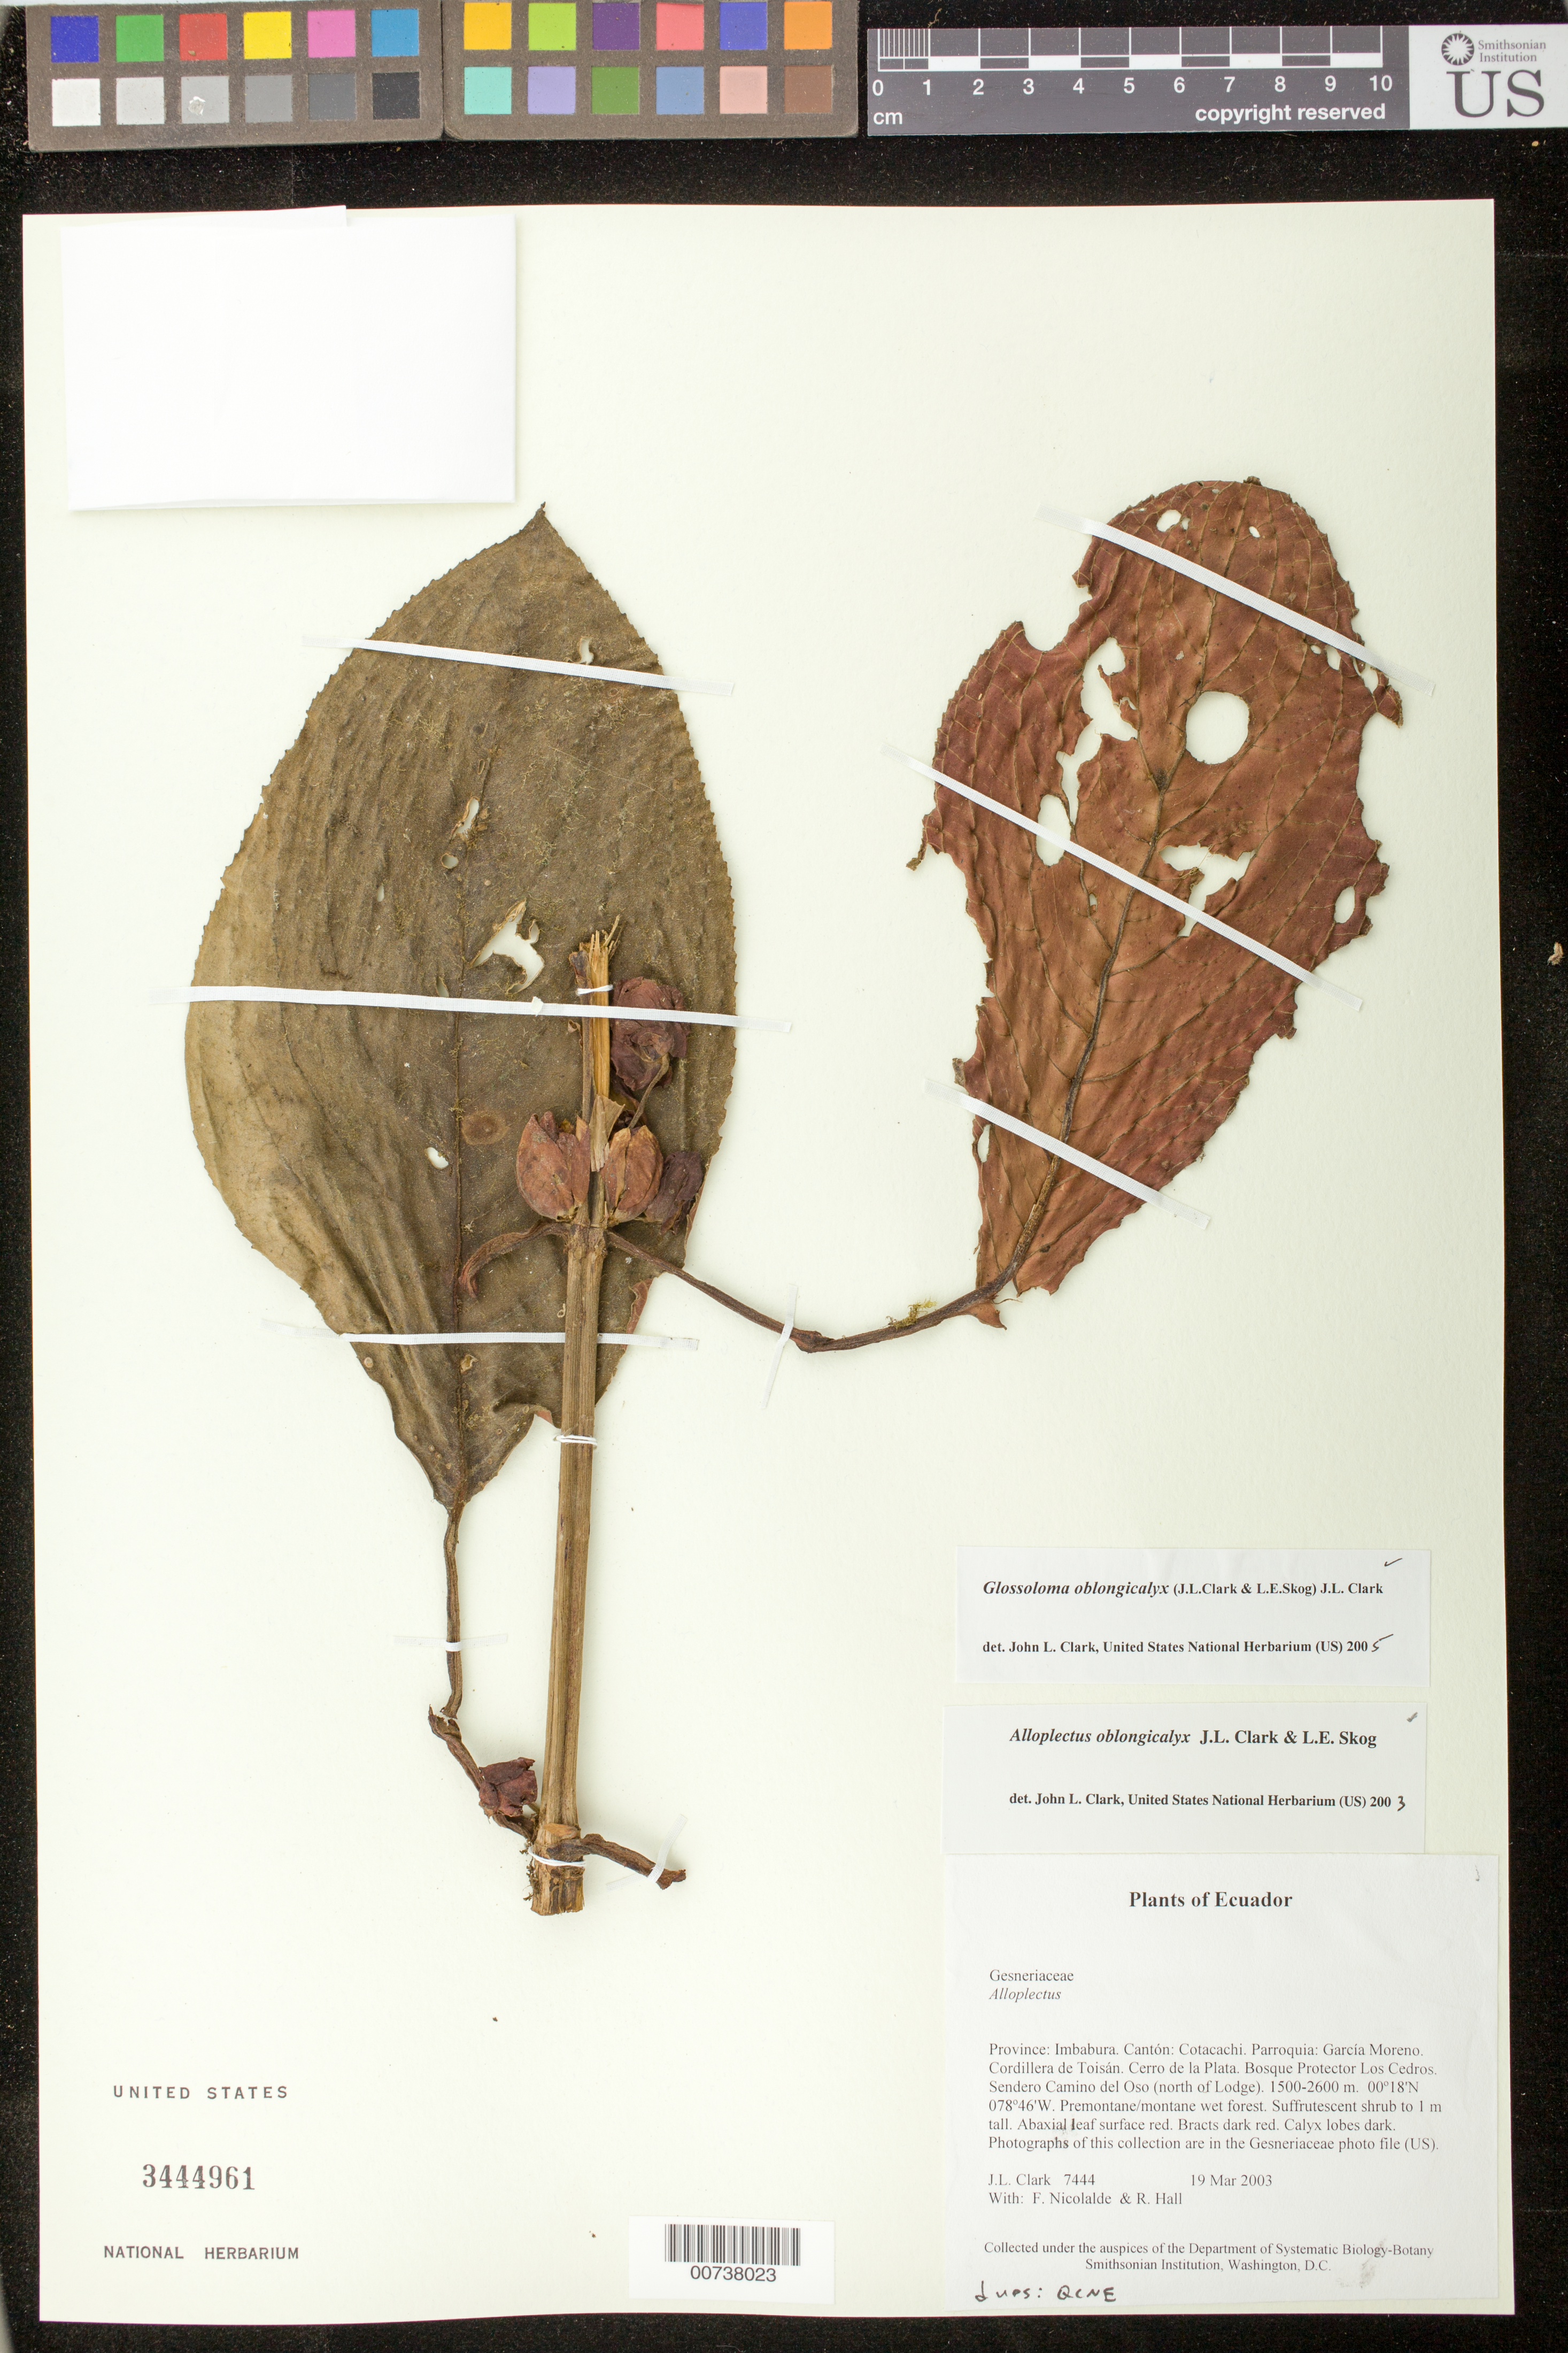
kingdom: Plantae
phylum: Tracheophyta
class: Magnoliopsida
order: Lamiales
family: Gesneriaceae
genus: Glossoloma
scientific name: Glossoloma oblongicalyx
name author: (J.L. Clark & L.E. Skog) J.L. Clark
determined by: Clark, J. L., (SEL), The Marie Selby Botanical Garden (UNITED STATES)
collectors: J. L. Clark, F. Nicolalde & R. Hall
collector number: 7444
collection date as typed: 19 Mar 2003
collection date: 2003-03-19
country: Ecuador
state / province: Imbabura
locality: Cotacachi. Parroquia: García Moreno. Cordillera de Toisán. Cerro de la Plata. Bosque Protector Los Cedros. Sendero Camino del Oso (north of Lodge).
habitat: Premontane/montane wet forest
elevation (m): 1500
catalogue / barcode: US 3444961